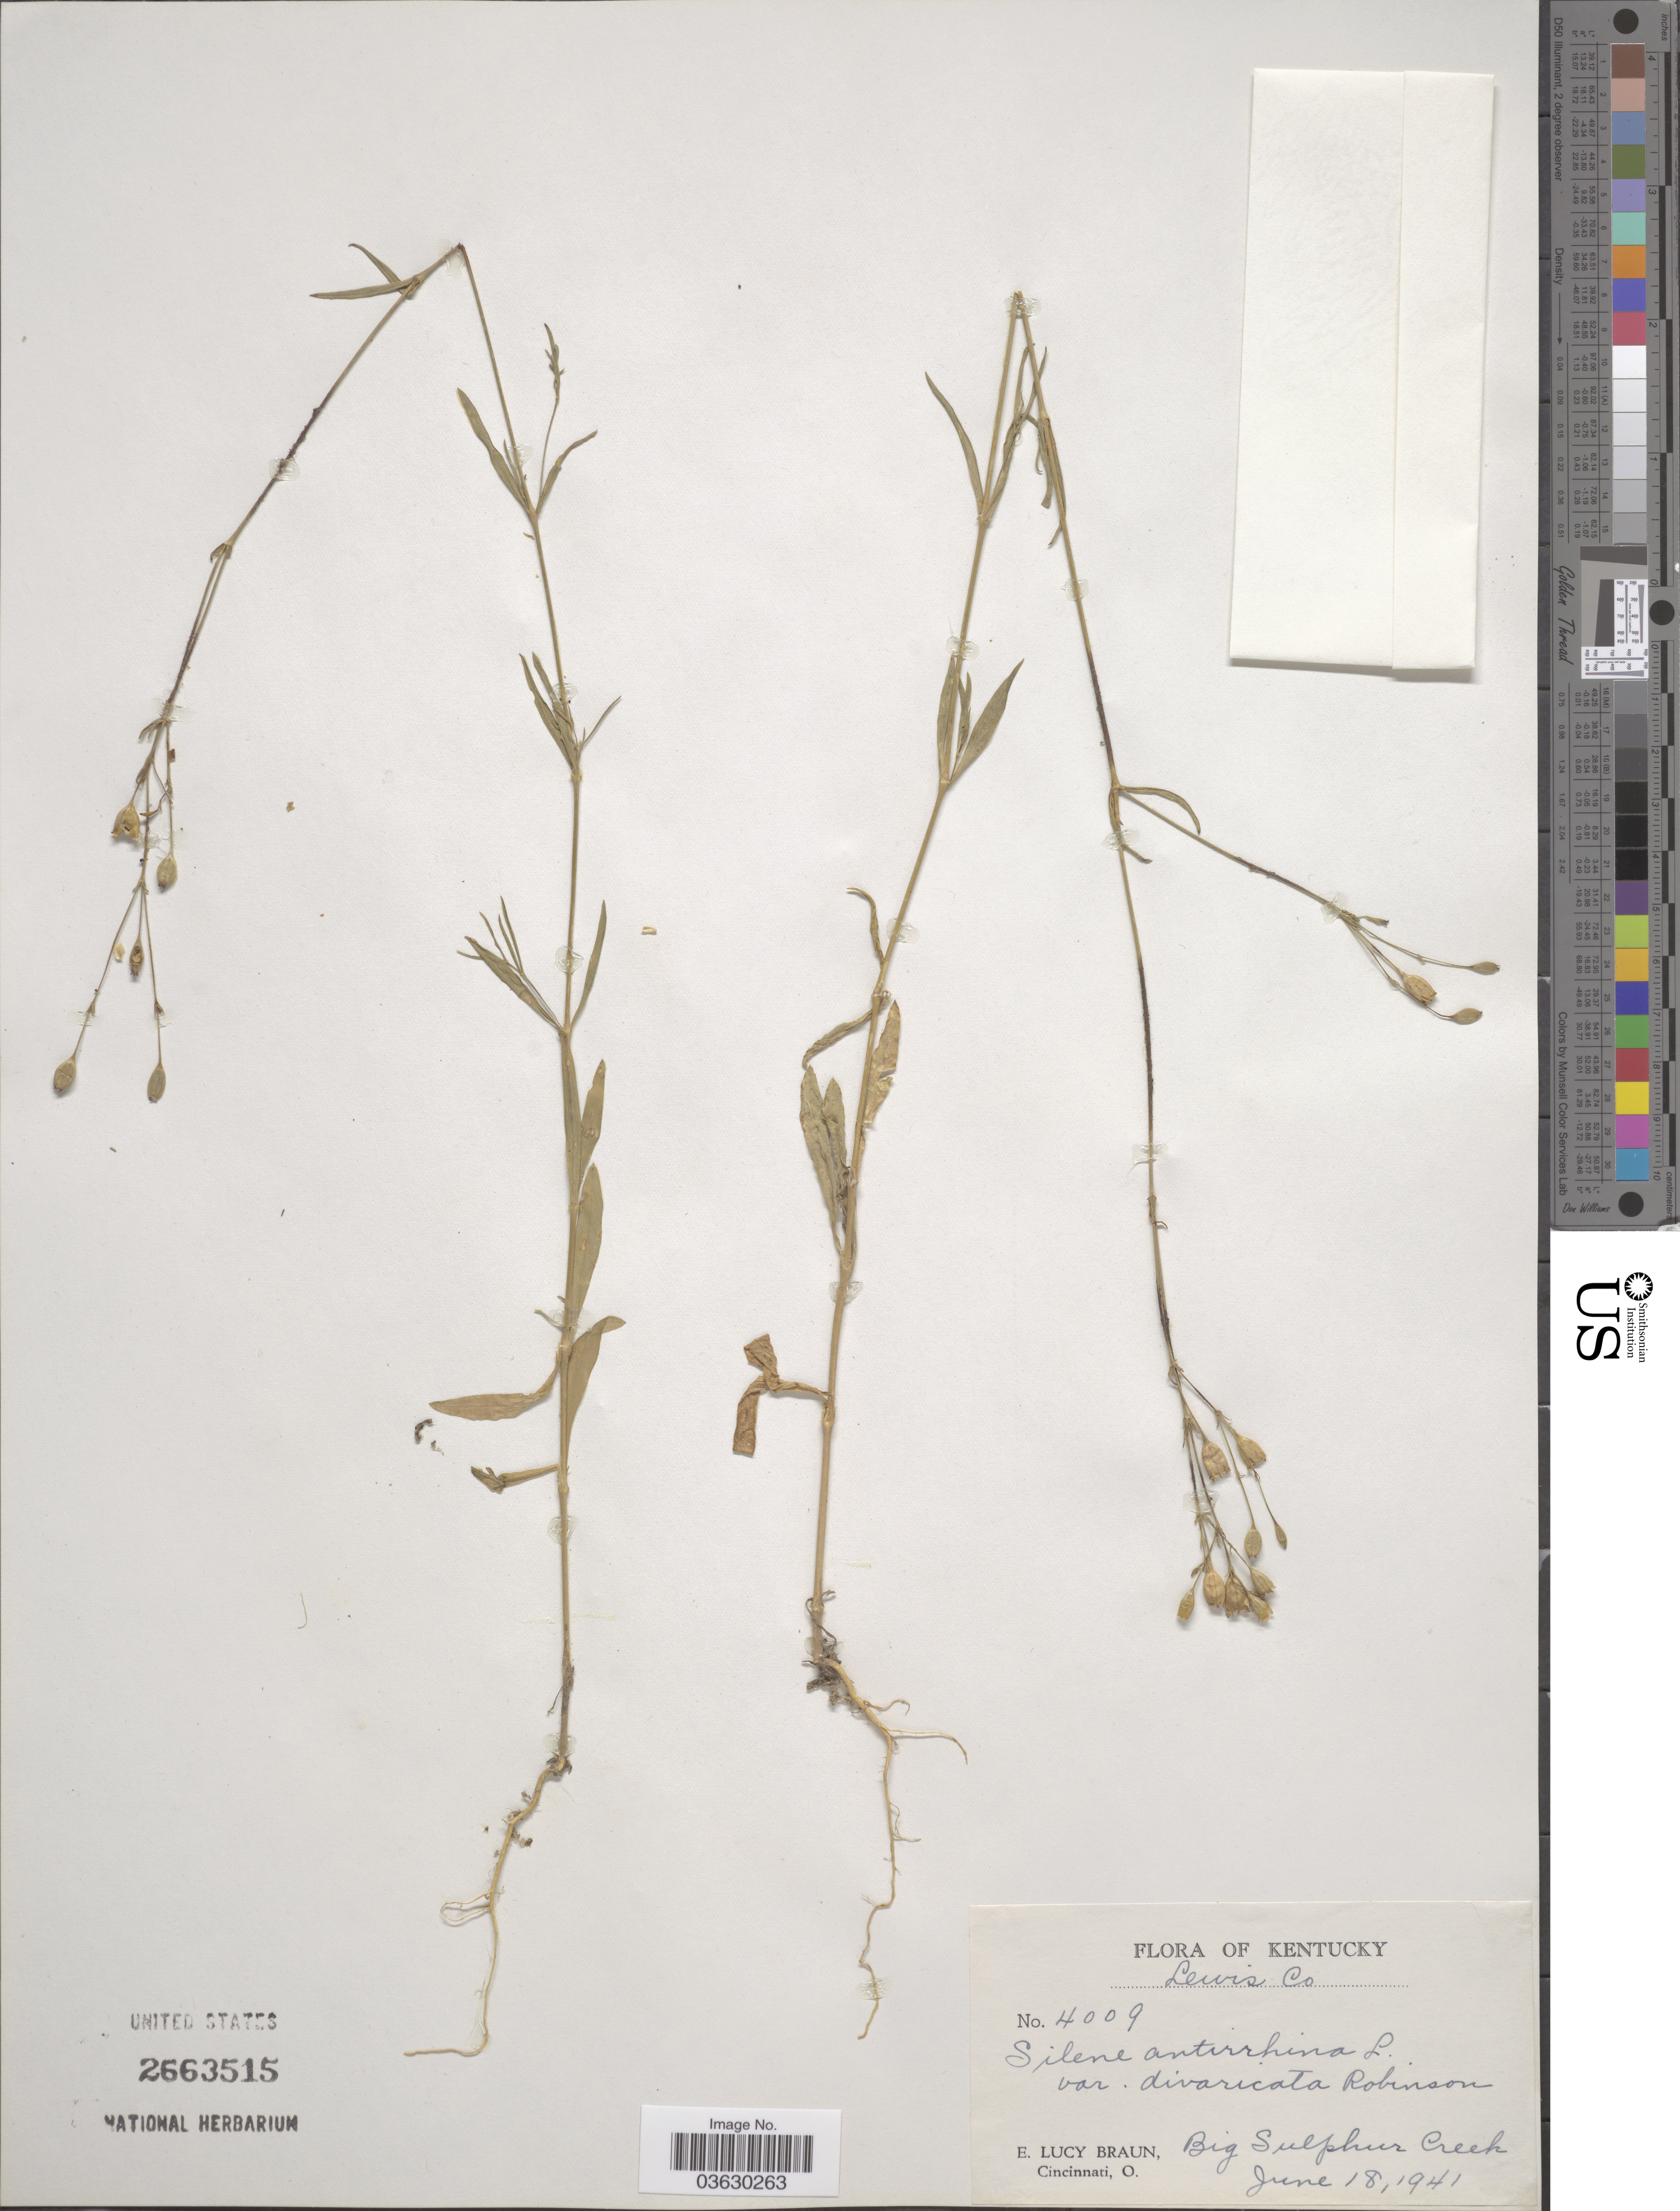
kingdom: Plantae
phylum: Tracheophyta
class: Magnoliopsida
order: Caryophyllales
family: Caryophyllaceae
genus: Silene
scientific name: Silene antirrhina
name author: L.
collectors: E. L. Braun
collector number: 4009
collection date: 1941-06-18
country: United States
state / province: Kentucky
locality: Lewis Co. Big Sulphur Creek.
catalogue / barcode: US 2663515